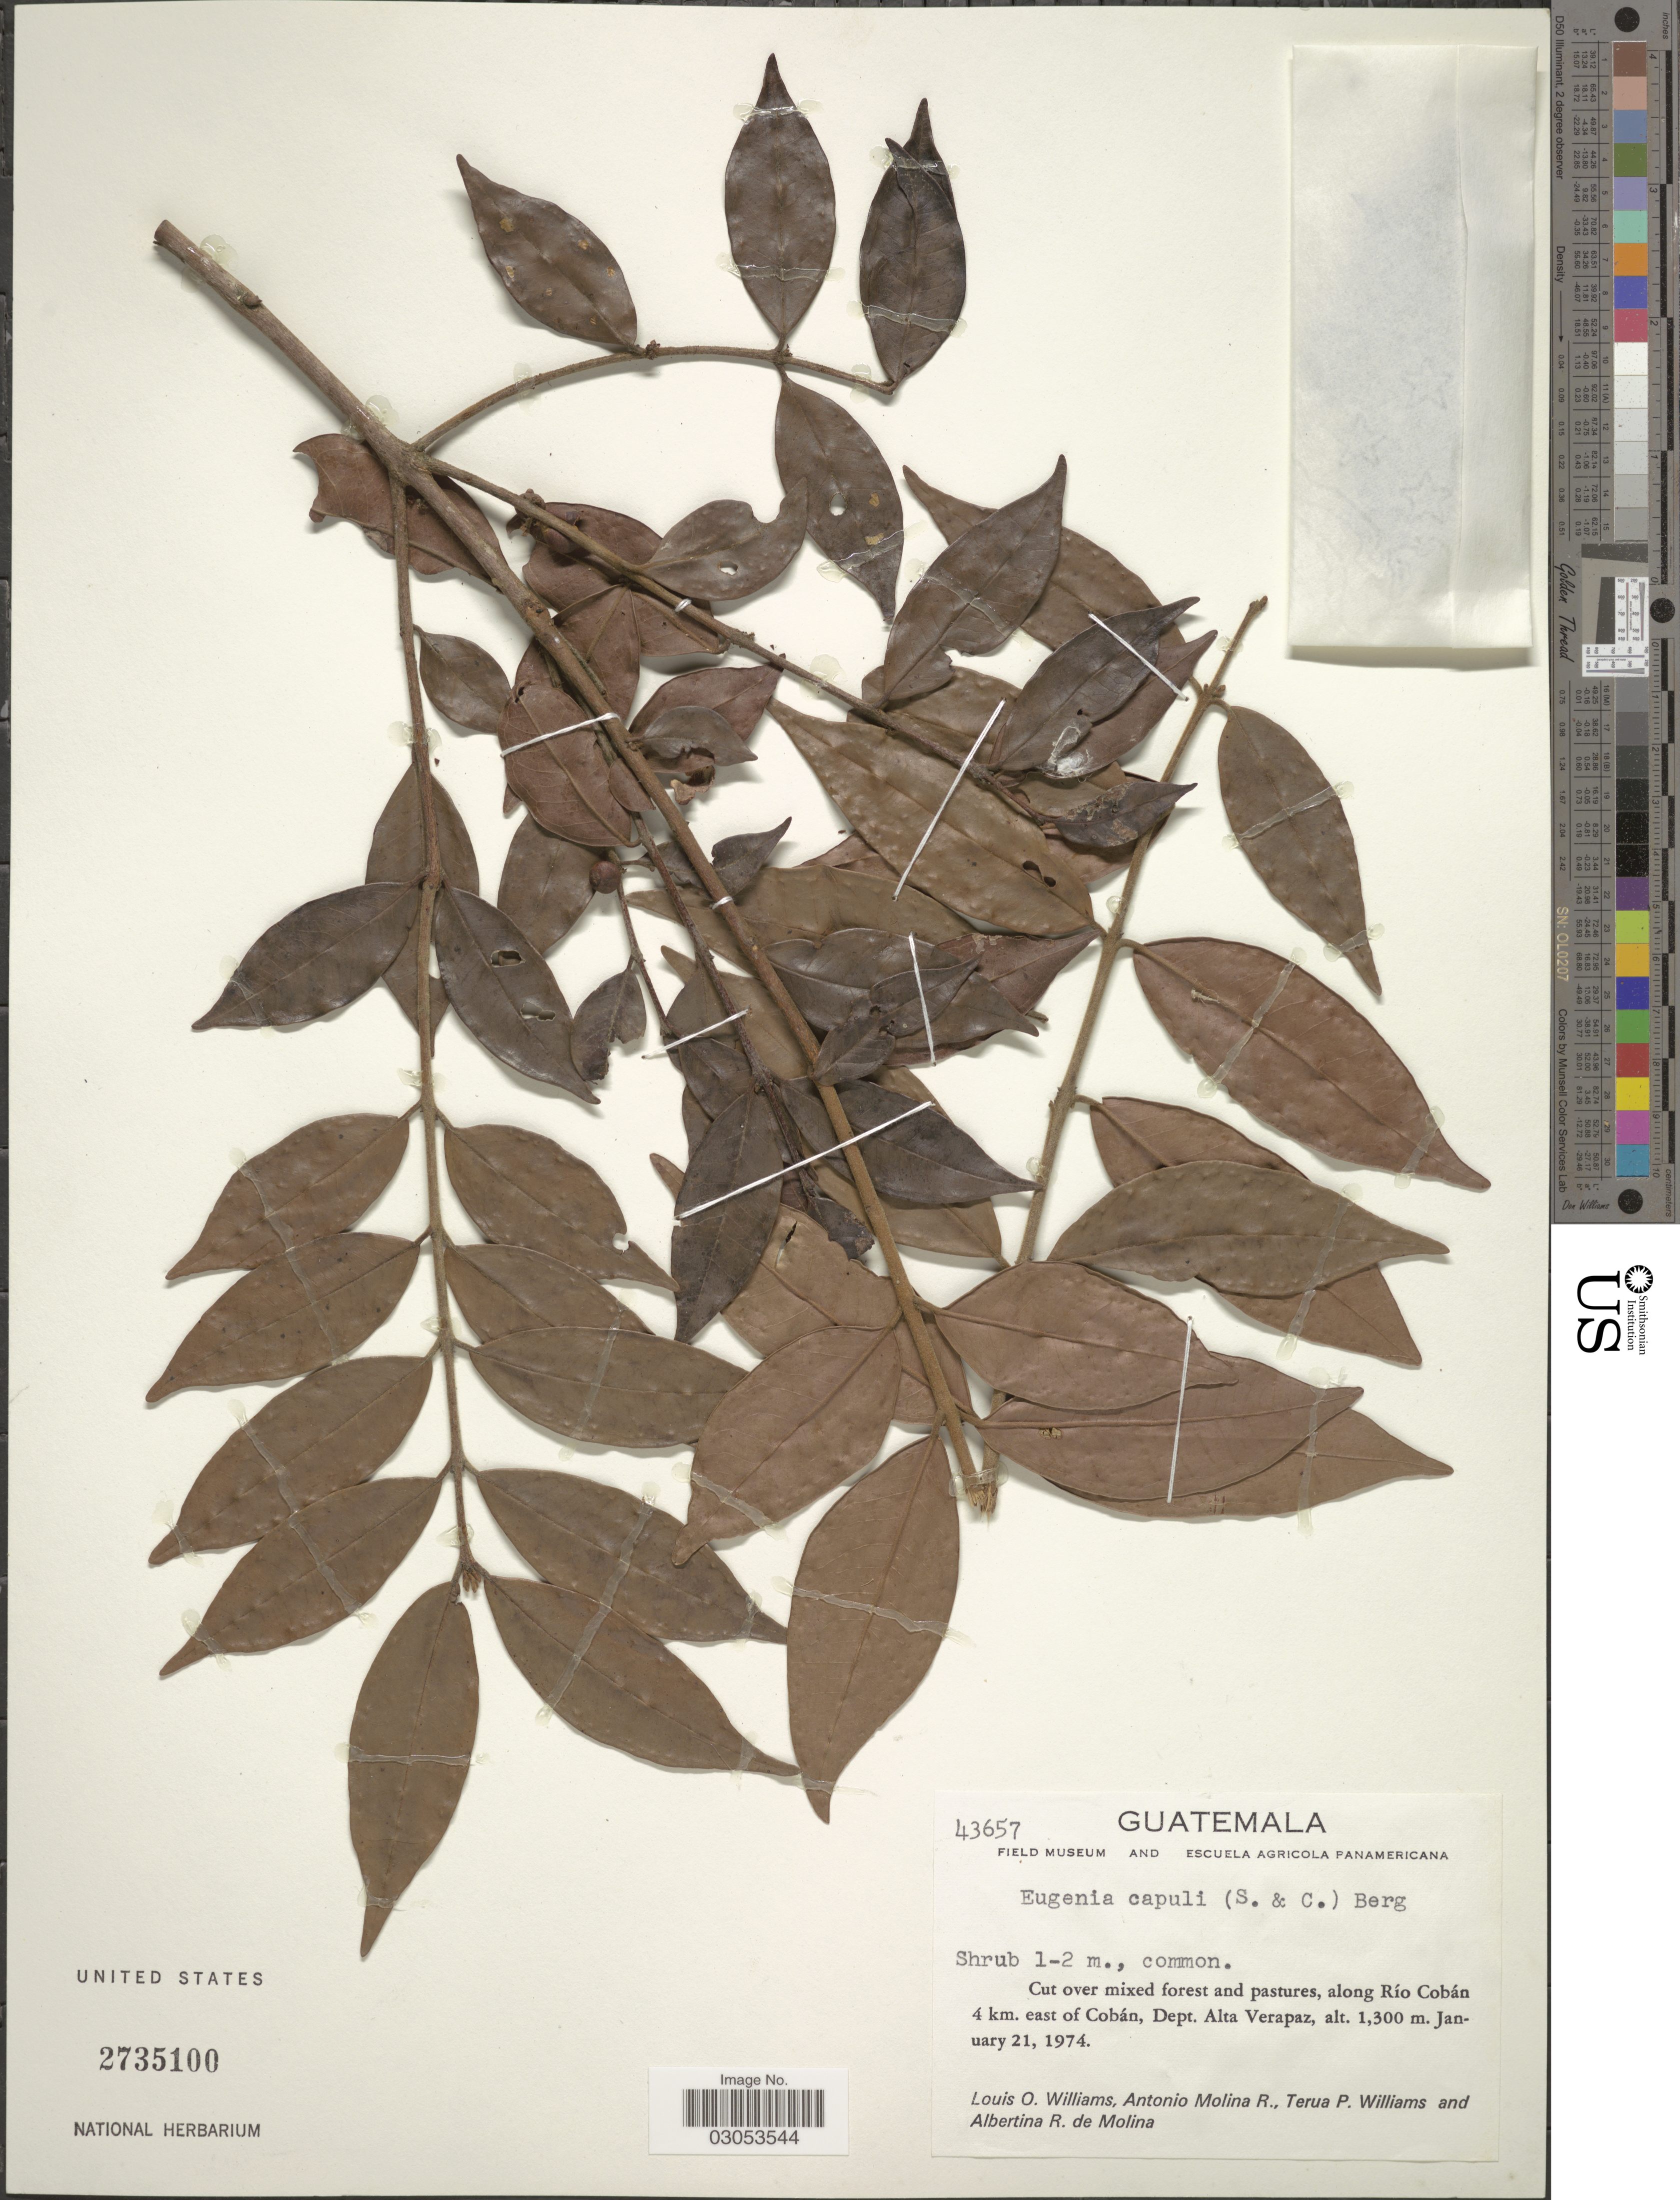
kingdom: Plantae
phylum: Tracheophyta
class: Magnoliopsida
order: Myrtales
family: Myrtaceae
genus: Eugenia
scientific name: Eugenia capuli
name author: (Schltdl. & Cham.) Hook. & Arn.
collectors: L. O. Williams, A. Molina R., T. Williams & A. R. Molina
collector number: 43657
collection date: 1974-01-21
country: Guatemala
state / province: Alta Verapaz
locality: Cut over mixed forest and pastures, along Río Cobán 4 km. east of Cobán, Dept. Alta Verapaz.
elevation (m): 1300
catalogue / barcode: US 2735100